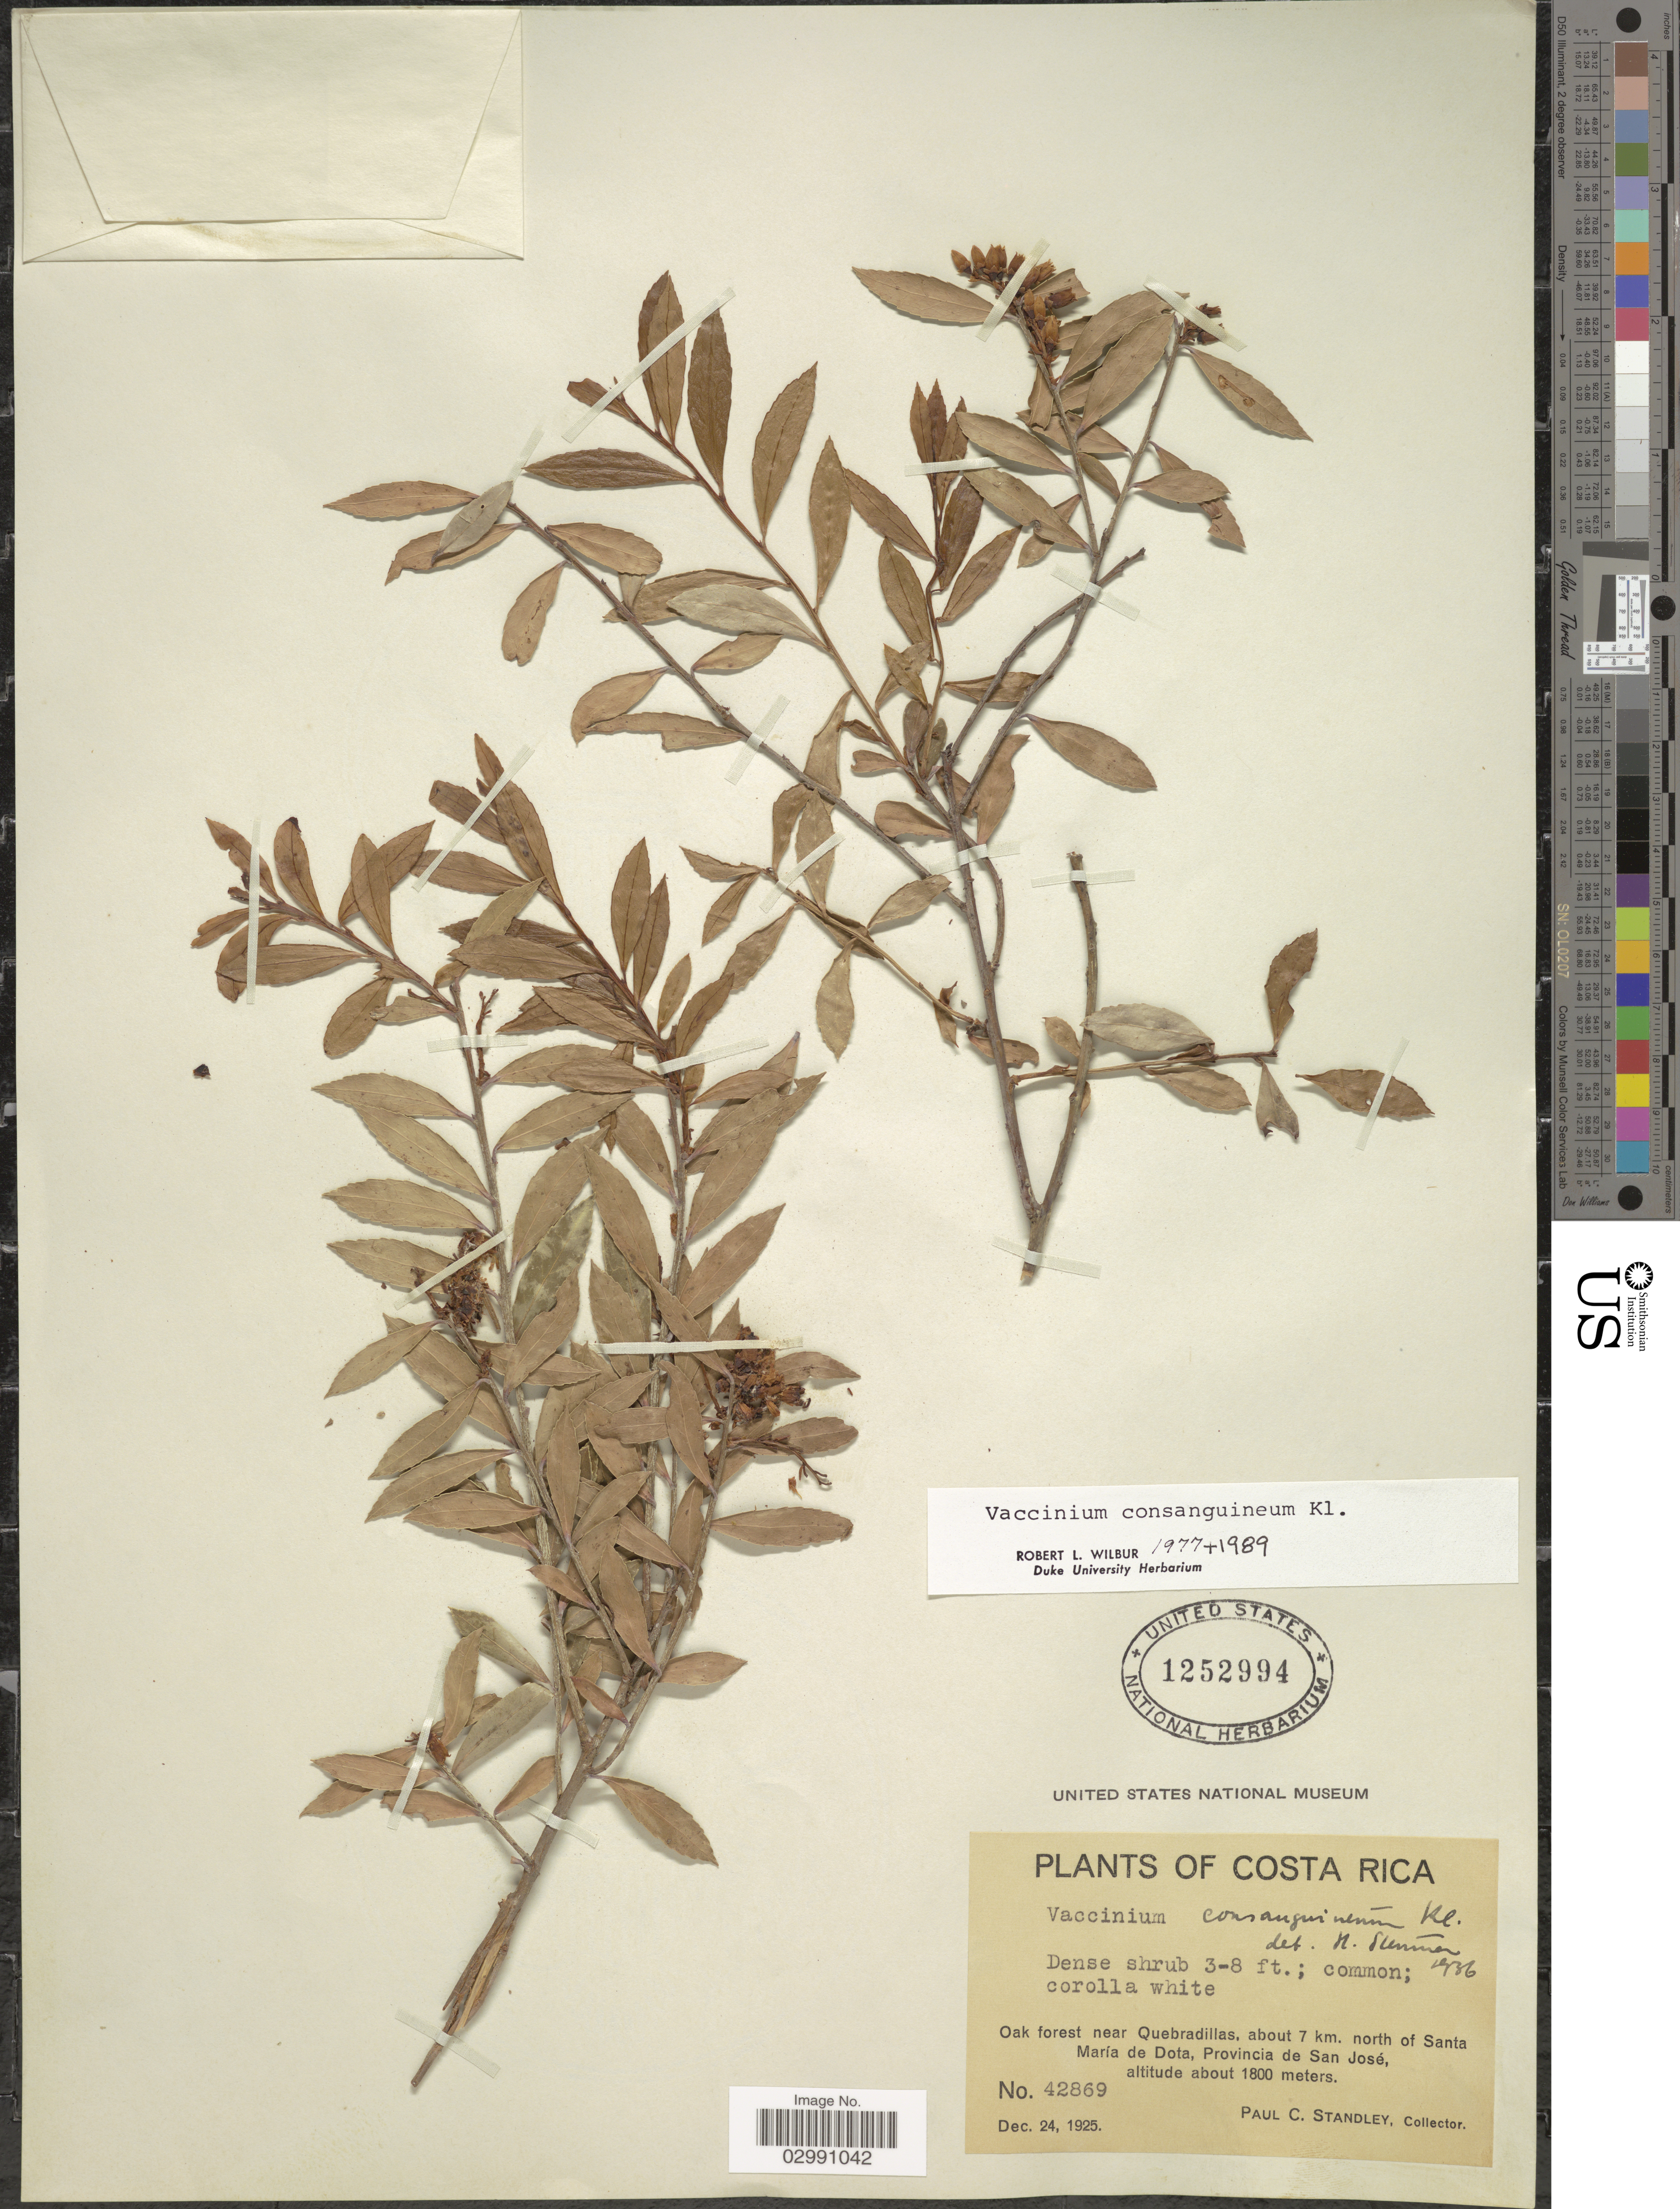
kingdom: Plantae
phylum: Tracheophyta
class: Magnoliopsida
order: Ericales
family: Ericaceae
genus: Vaccinium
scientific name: Vaccinium consanguineum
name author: Klotzsch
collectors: P. C. Standley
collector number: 42869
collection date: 1925-12-24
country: Costa Rica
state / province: San José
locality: Oak forest near Quebradillas, about 7 km. north of Santa María de Dota.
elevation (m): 1800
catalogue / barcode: US 1252994